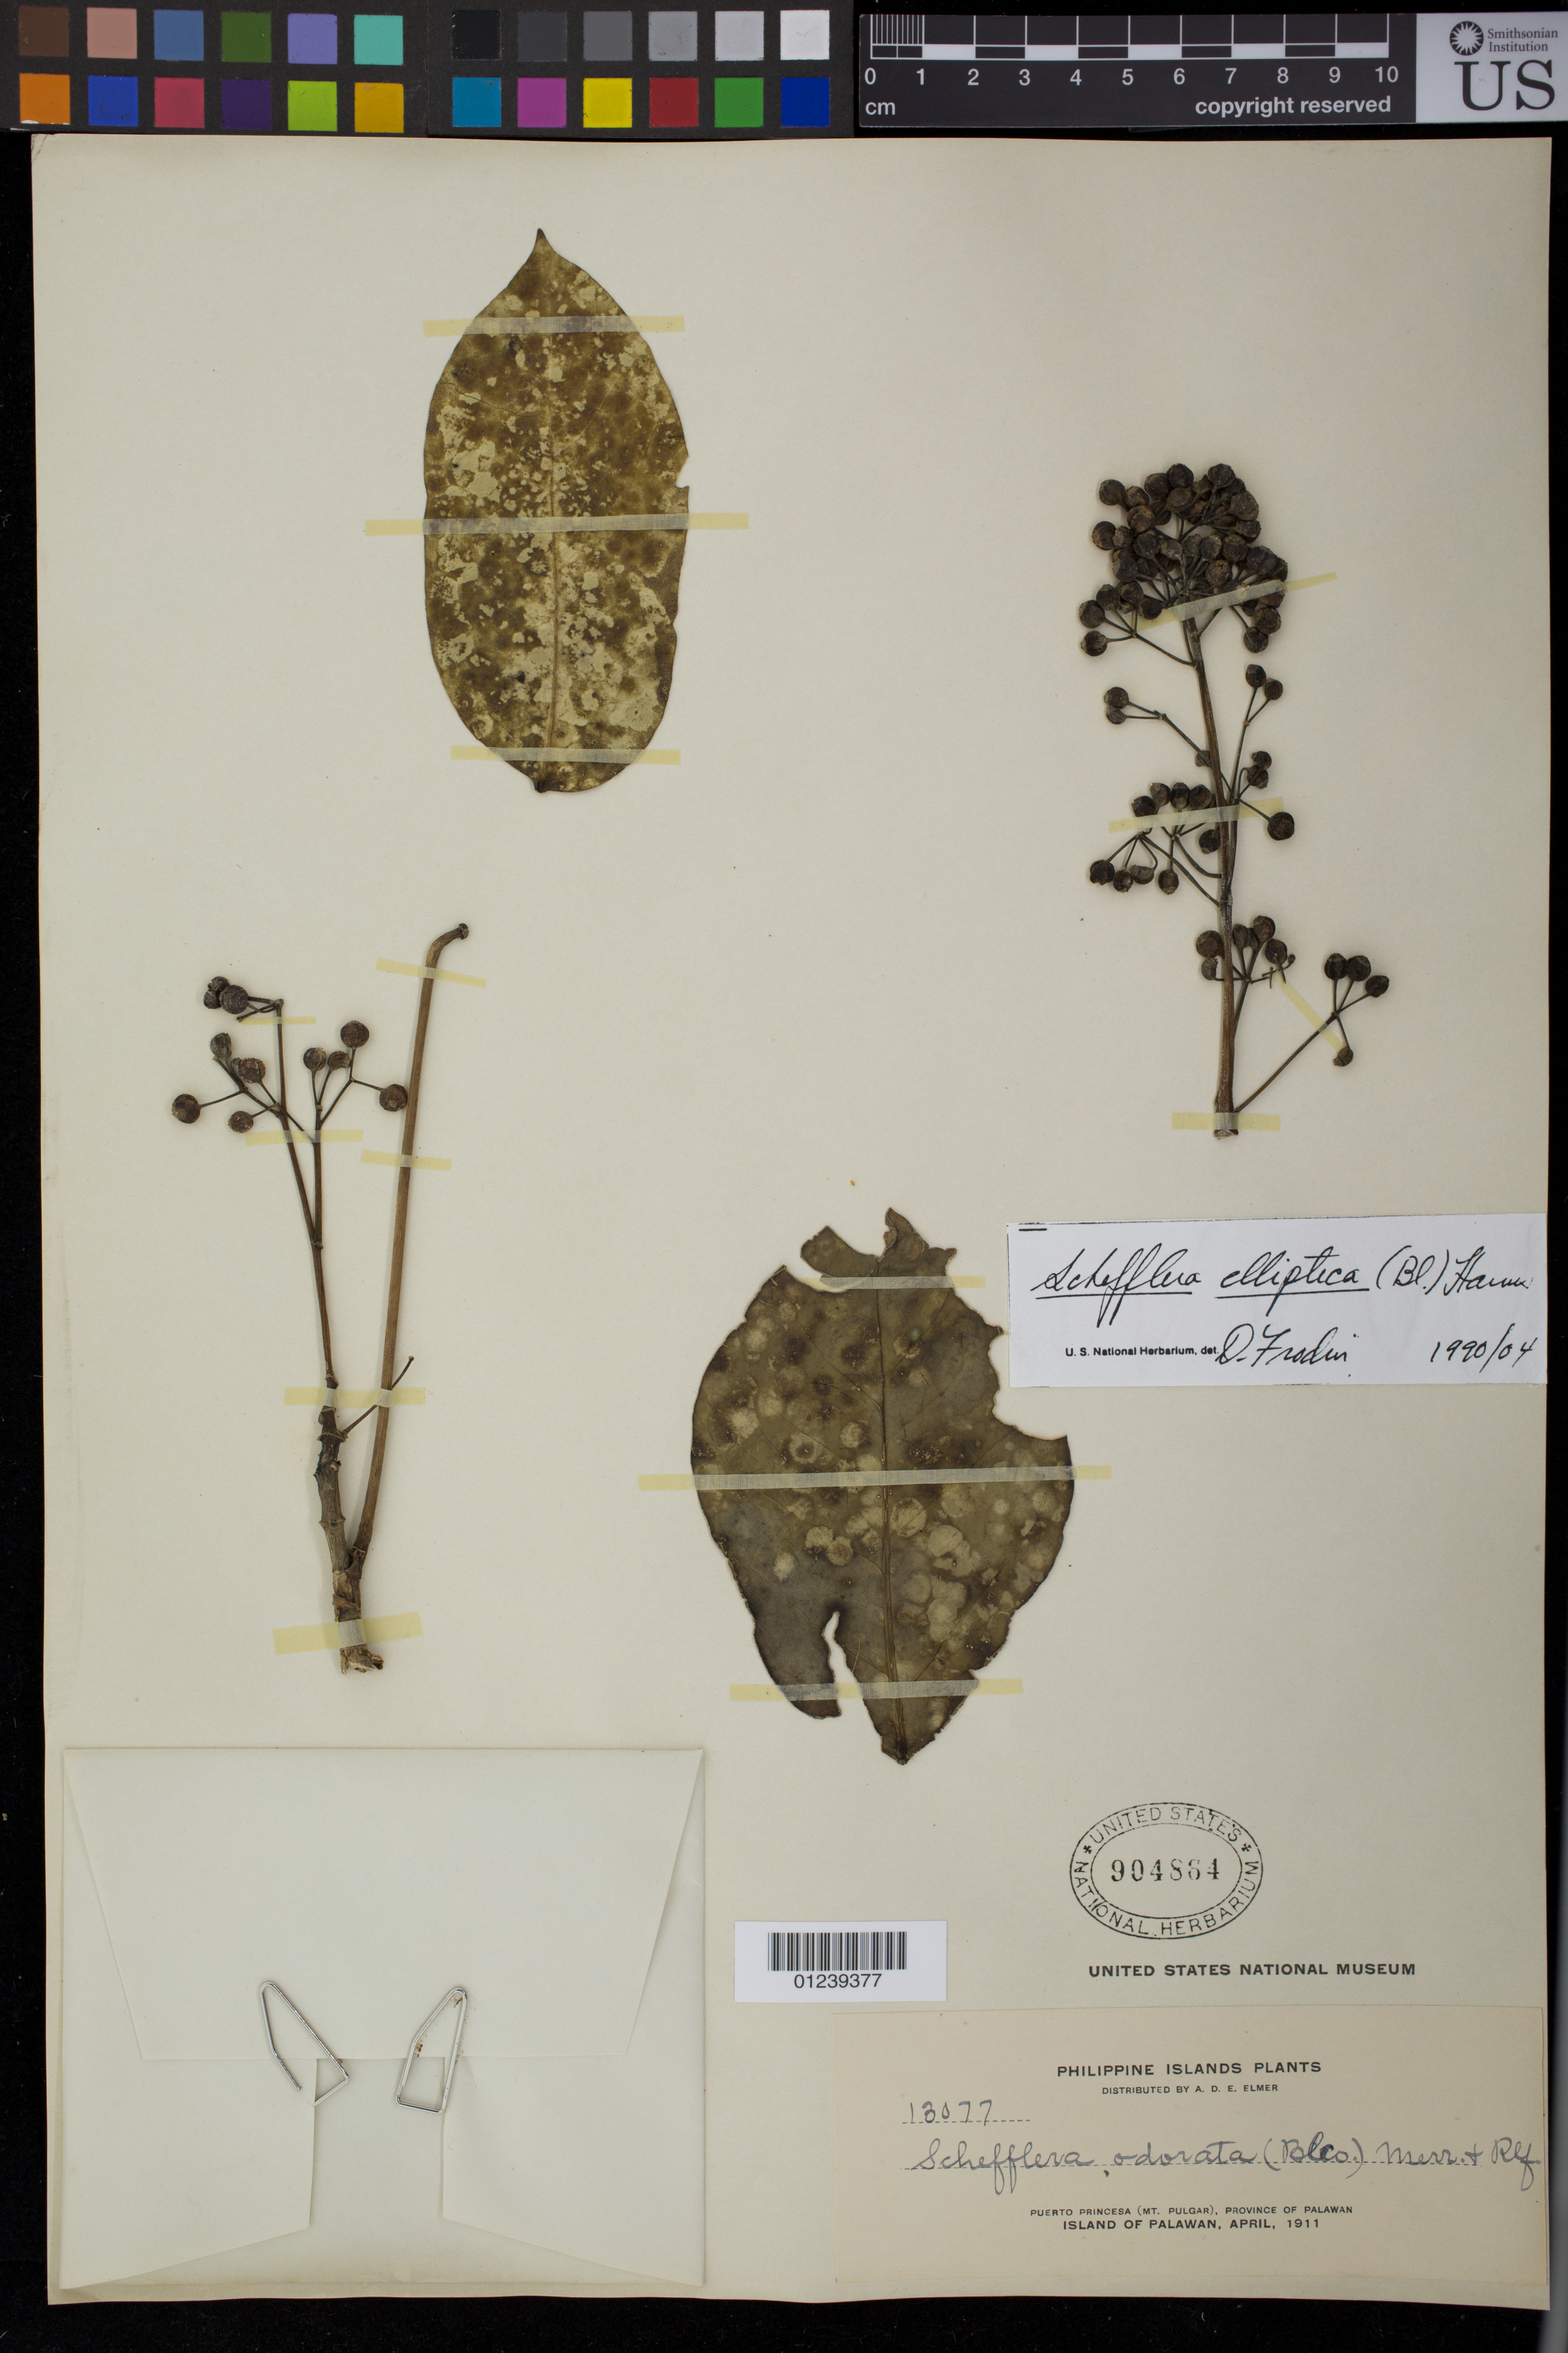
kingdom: Plantae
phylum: Tracheophyta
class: Magnoliopsida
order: Apiales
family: Araliaceae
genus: Schefflera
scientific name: Schefflera elliptica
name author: (Blume) Harms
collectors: A. D. E. Elmer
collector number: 13077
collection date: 1911-04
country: Philippines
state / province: Mimaropa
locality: Puerto Princesa (Mount Pulgar), Province of Palawan. Island of Palawan.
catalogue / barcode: US 904884